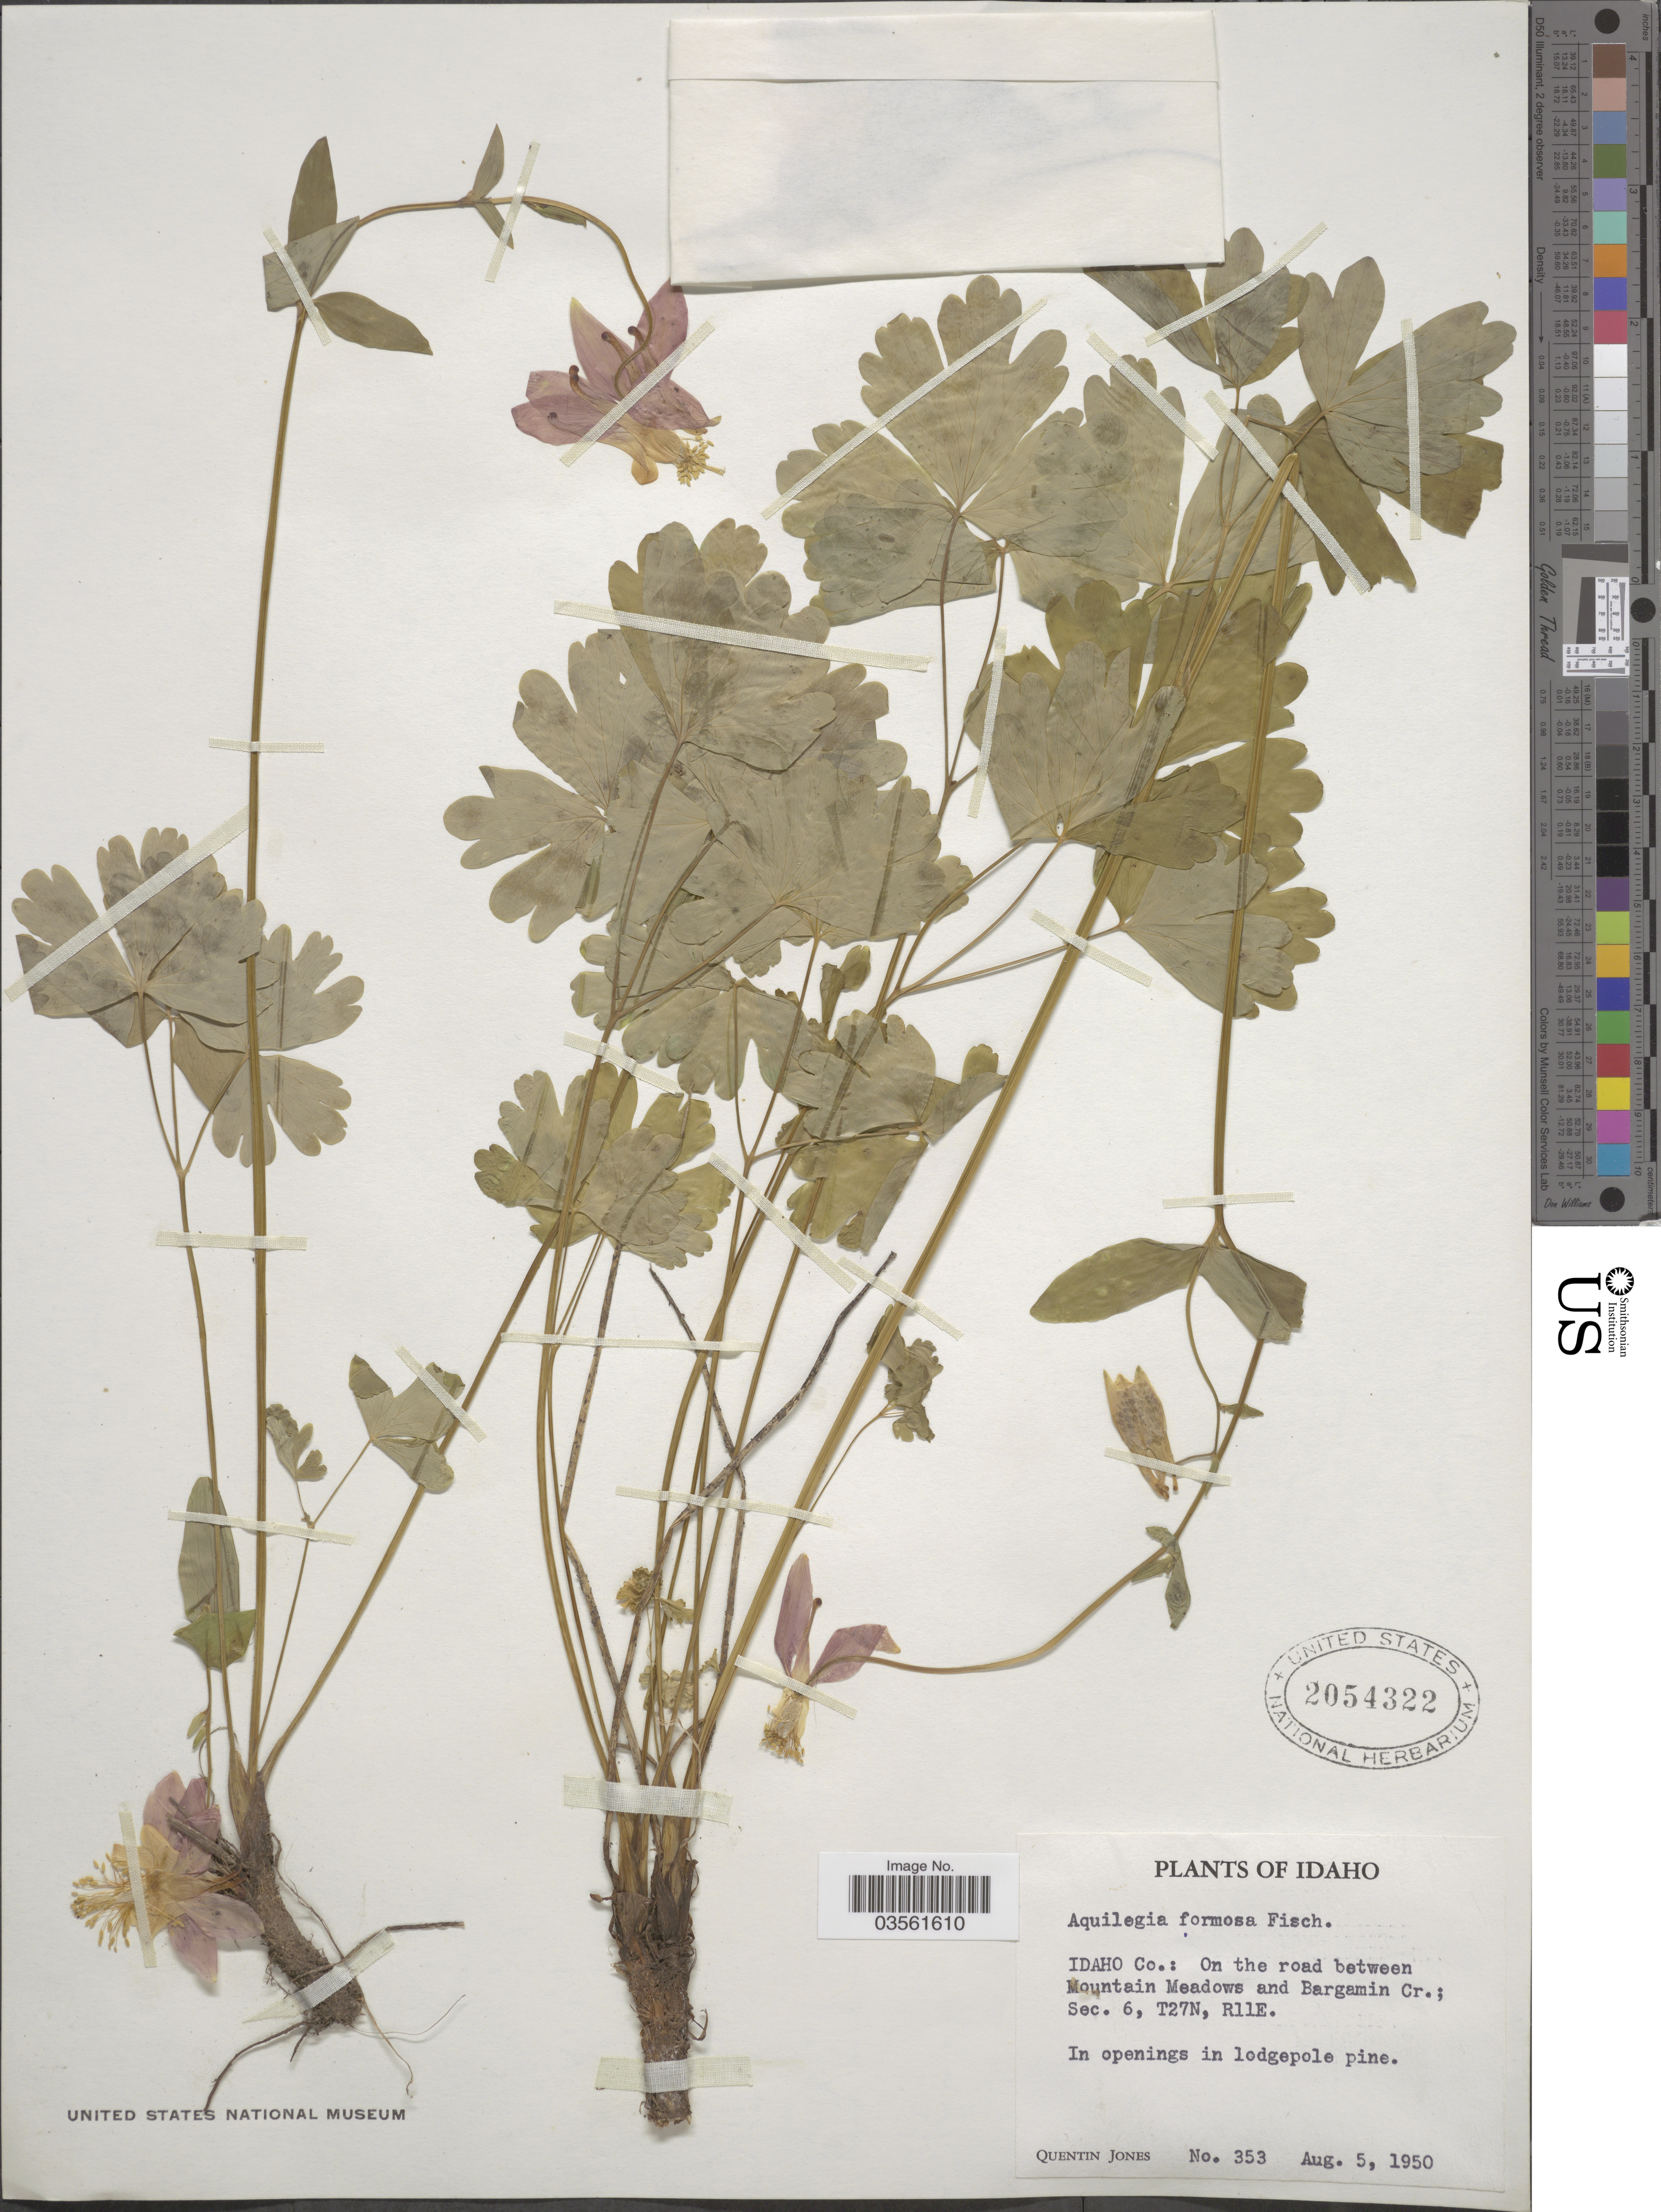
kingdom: Plantae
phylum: Tracheophyta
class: Magnoliopsida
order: Ranunculales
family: Ranunculaceae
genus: Aquilegia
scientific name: Aquilegia formosa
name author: Fisch. ex DC.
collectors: Q. Jones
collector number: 353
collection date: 1950-08-05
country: United States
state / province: Idaho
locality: Idaho Co.: On the road between Mountain Meadows and Bargamin Cr.; Sec. 6, T27N, R11E.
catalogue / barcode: US 2054322